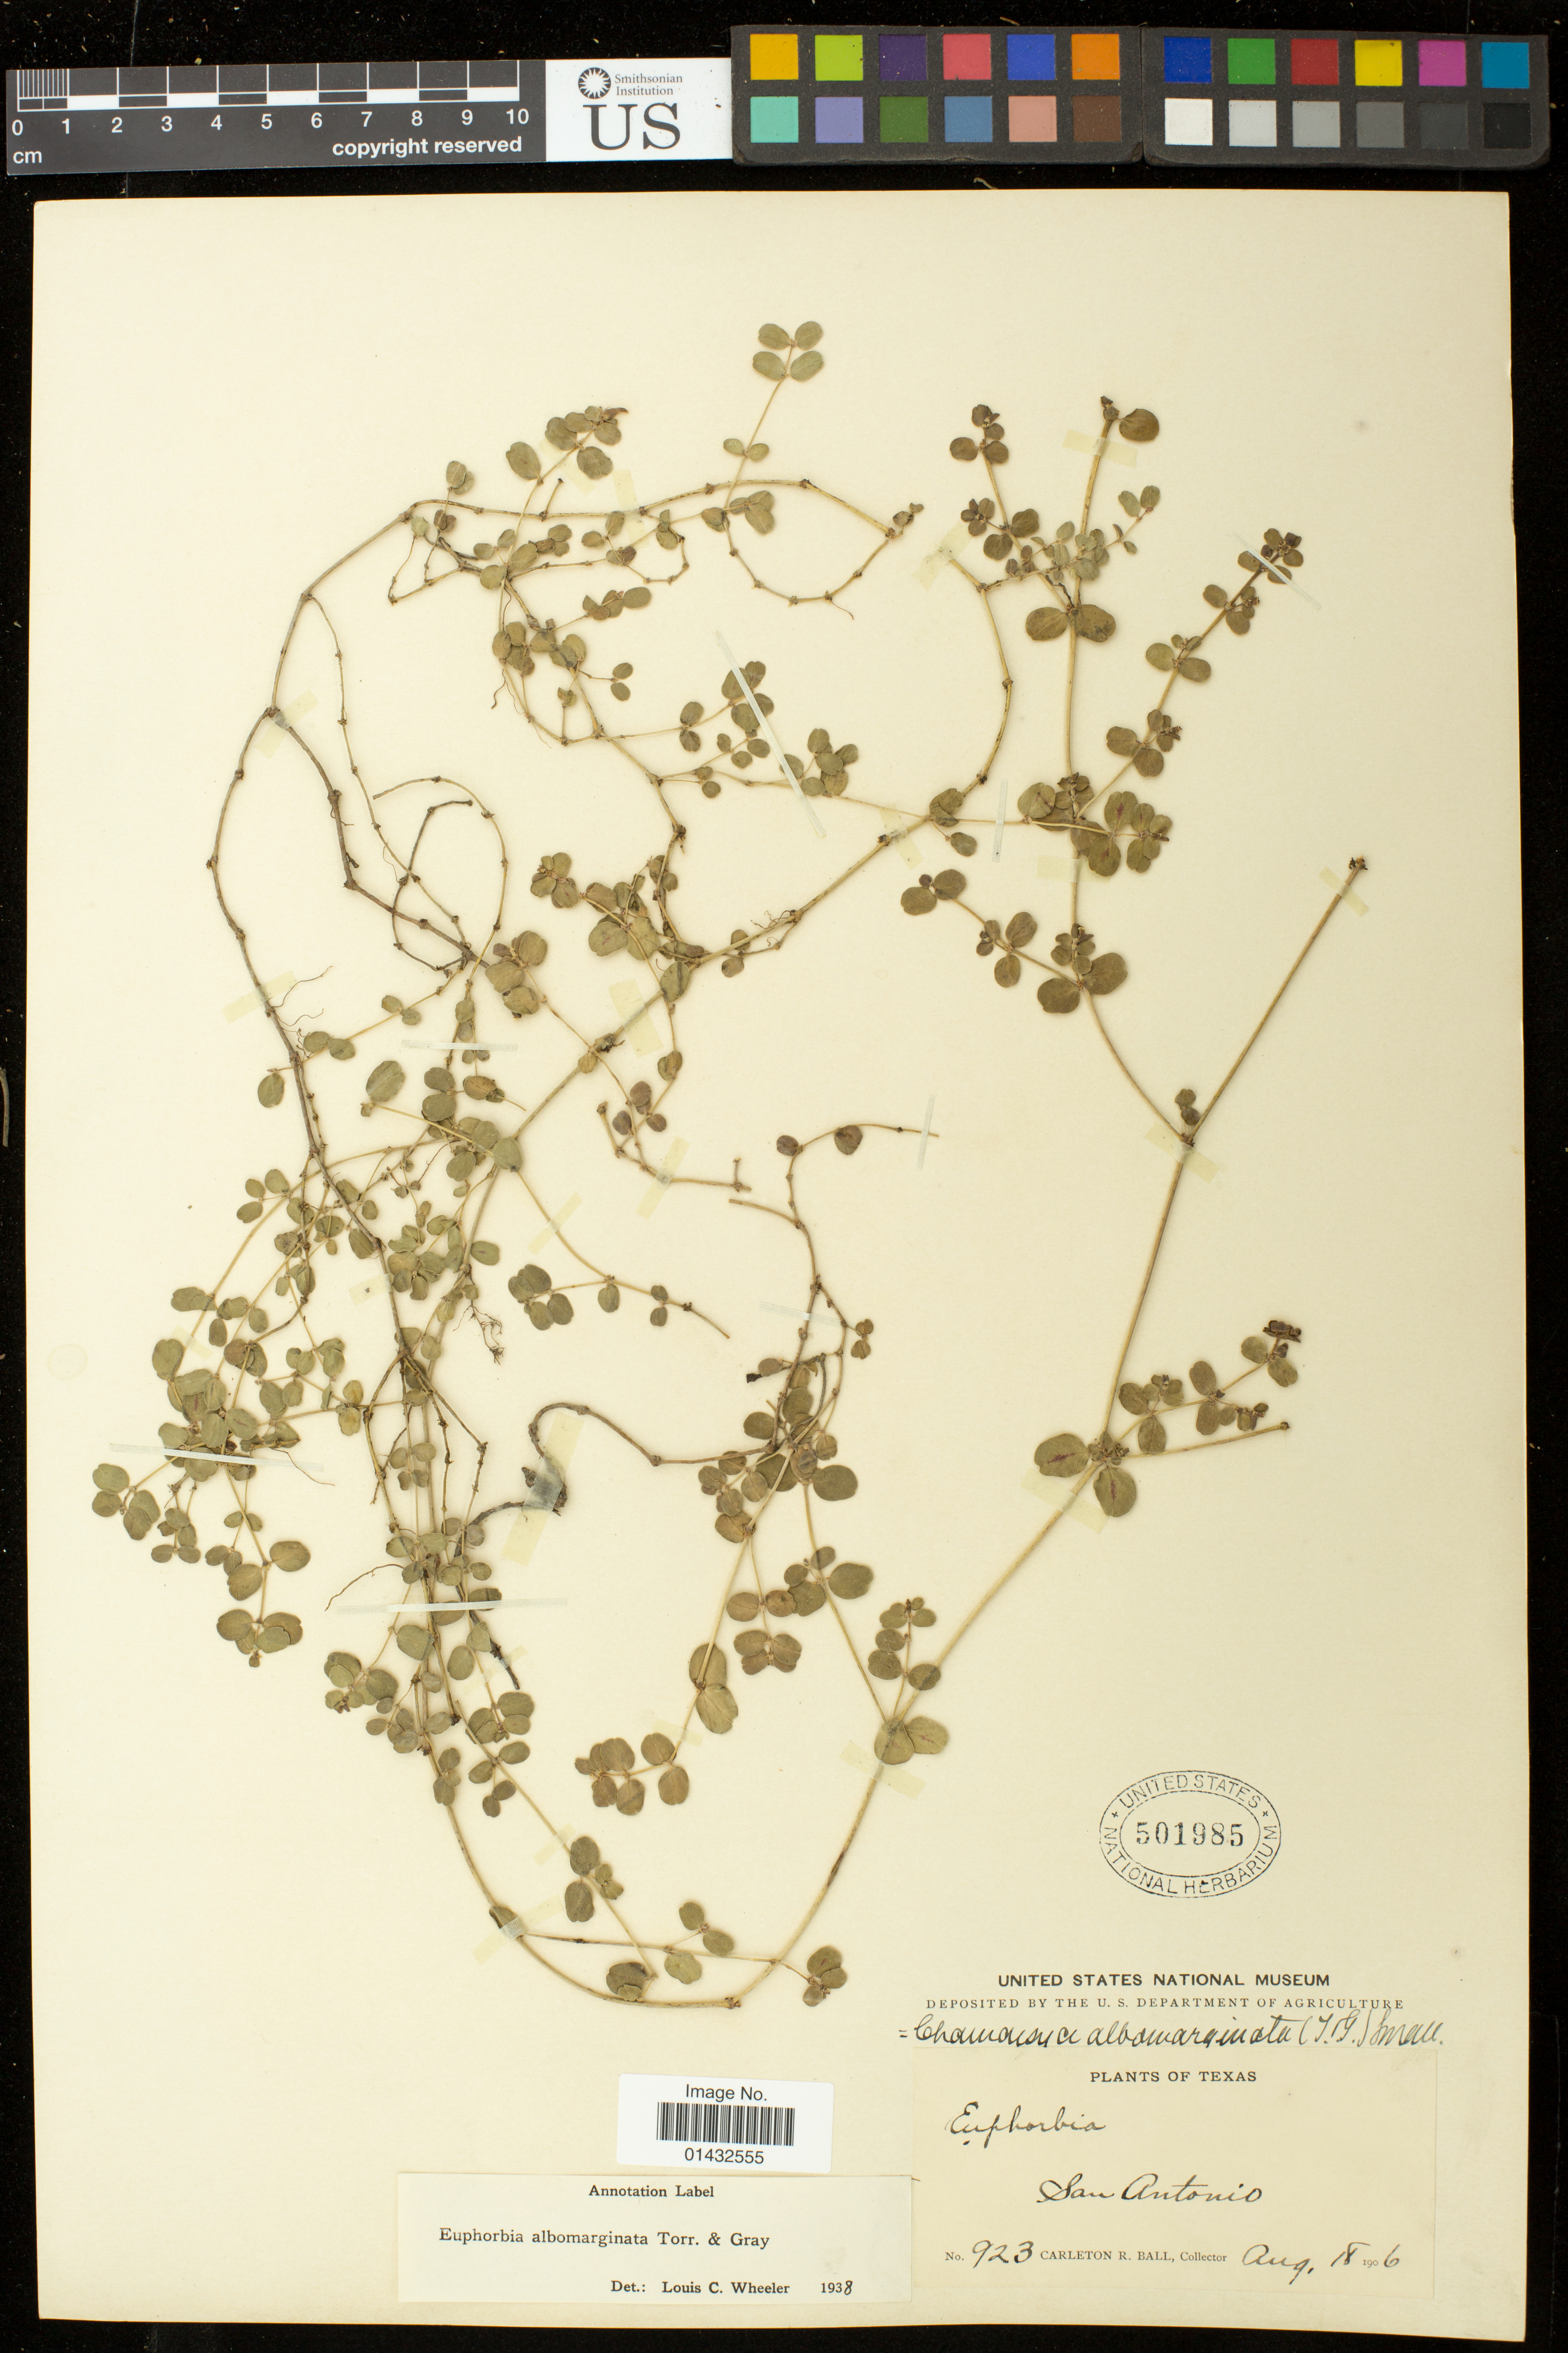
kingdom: Plantae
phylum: Tracheophyta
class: Magnoliopsida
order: Malpighiales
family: Euphorbiaceae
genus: Euphorbia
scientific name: Euphorbia albomarginata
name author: Torr. & A. Gray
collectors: C. R. Ball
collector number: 923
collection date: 1906-08-18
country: United States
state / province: Texas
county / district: Bexar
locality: San Antonio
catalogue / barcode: US 501985